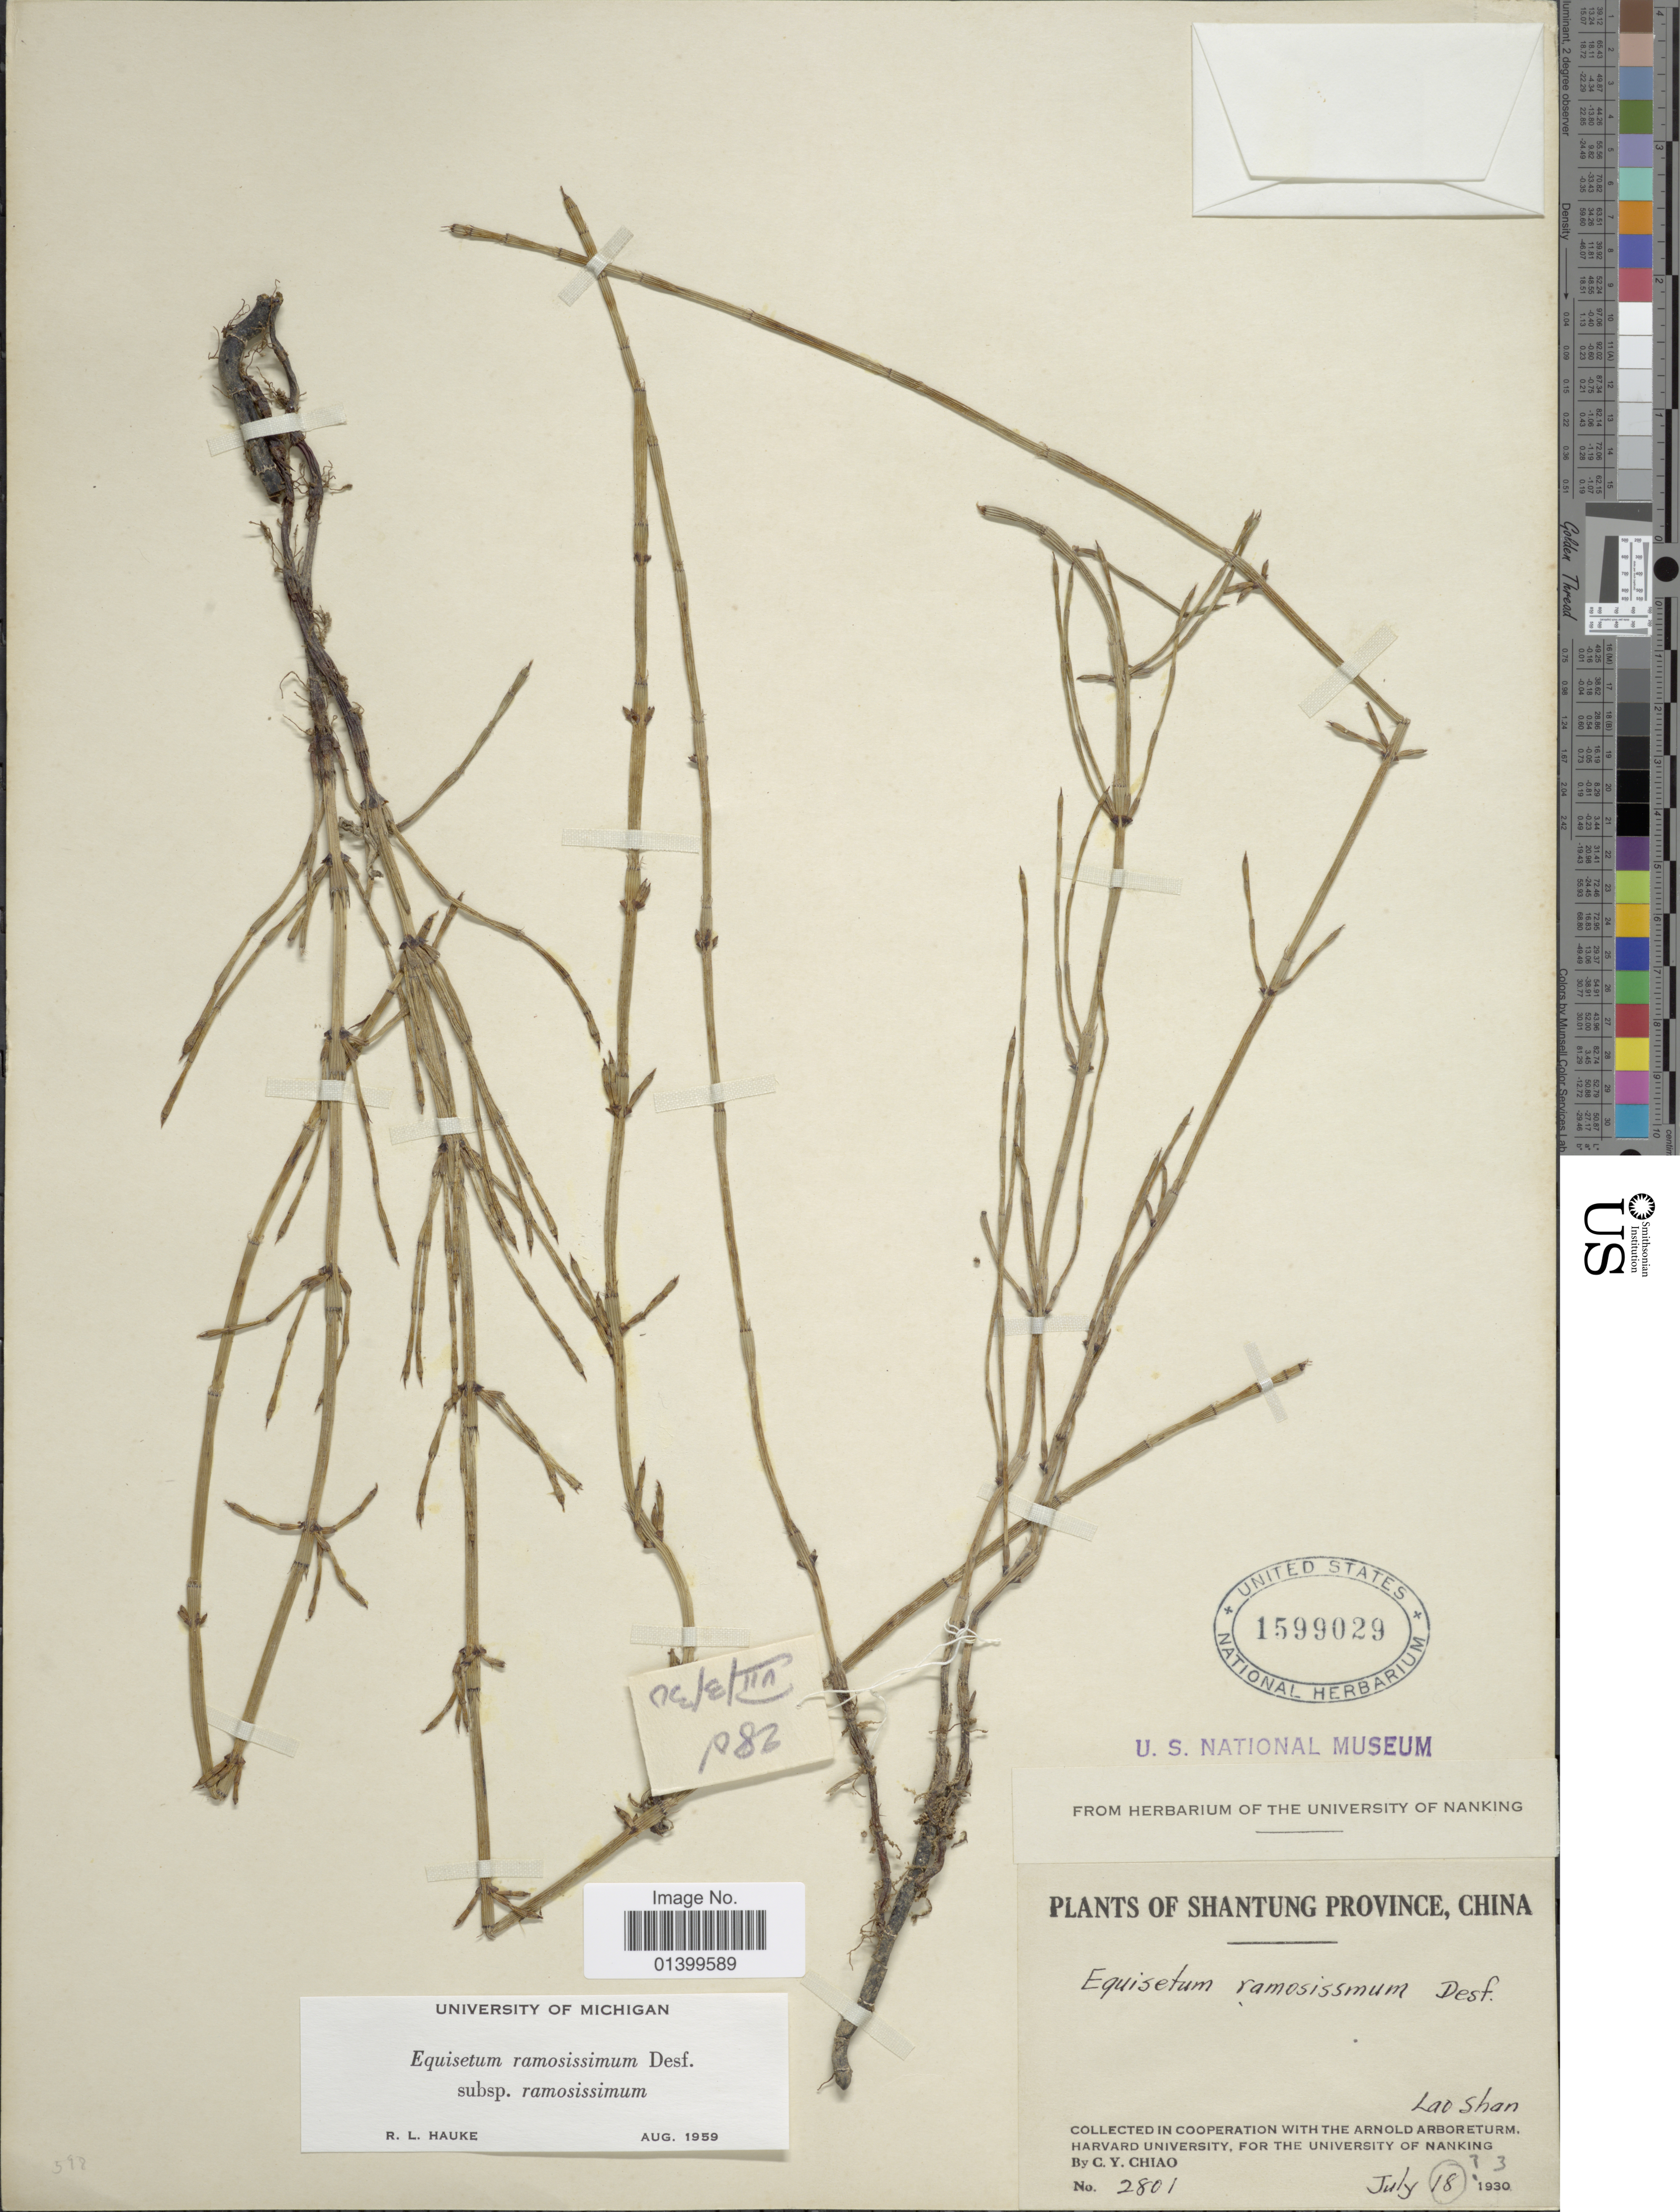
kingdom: Plantae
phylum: Tracheophyta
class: Polypodiopsida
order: Equisetales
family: Equisetaceae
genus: Equisetum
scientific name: Equisetum ramosissimum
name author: Desf.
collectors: C. Y. Chiao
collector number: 2801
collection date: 1930-07-18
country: China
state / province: Shandong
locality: Plants of Shantung Province, China. Lao Shan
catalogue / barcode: US 1599029